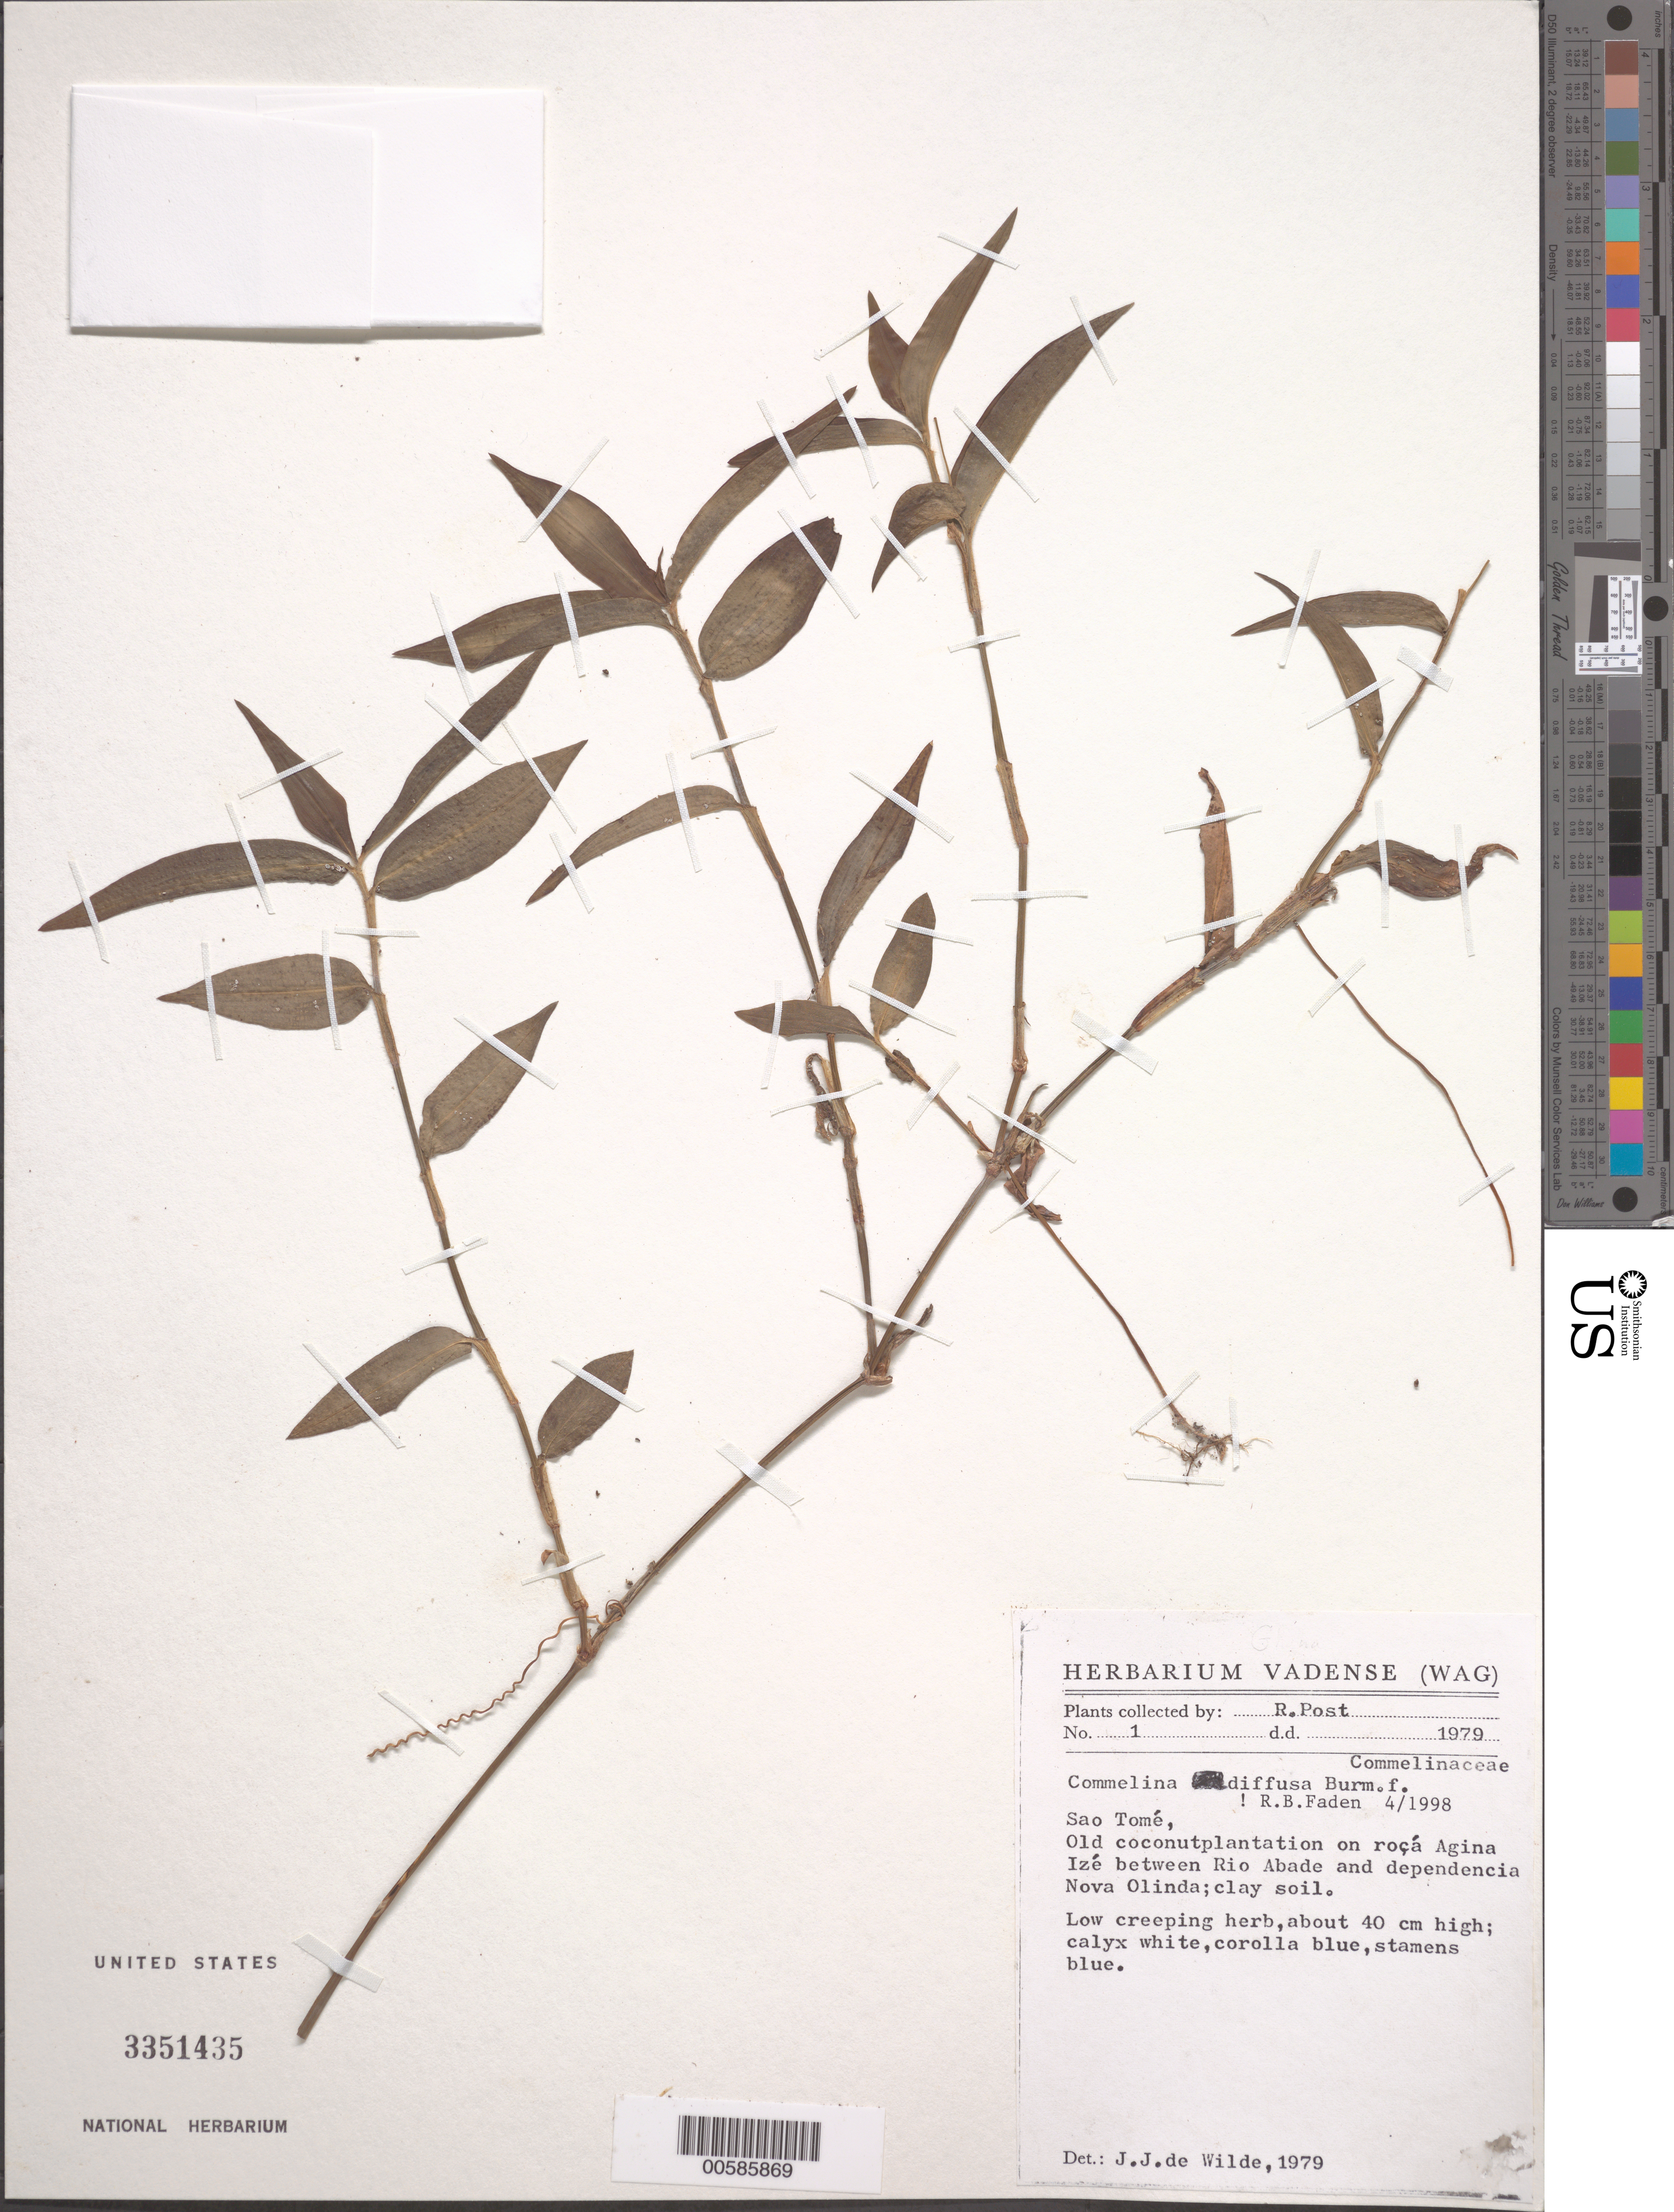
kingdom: Plantae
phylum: Tracheophyta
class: Liliopsida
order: Commelinales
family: Commelinaceae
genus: Commelina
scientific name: Commelina diffusa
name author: Burm. f.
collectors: R. Post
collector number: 1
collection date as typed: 1979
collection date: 1979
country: Sao Tome and Principe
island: São Tomé Island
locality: Between Rio Abade and Dependencia Nova Olinda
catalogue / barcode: US 3351435